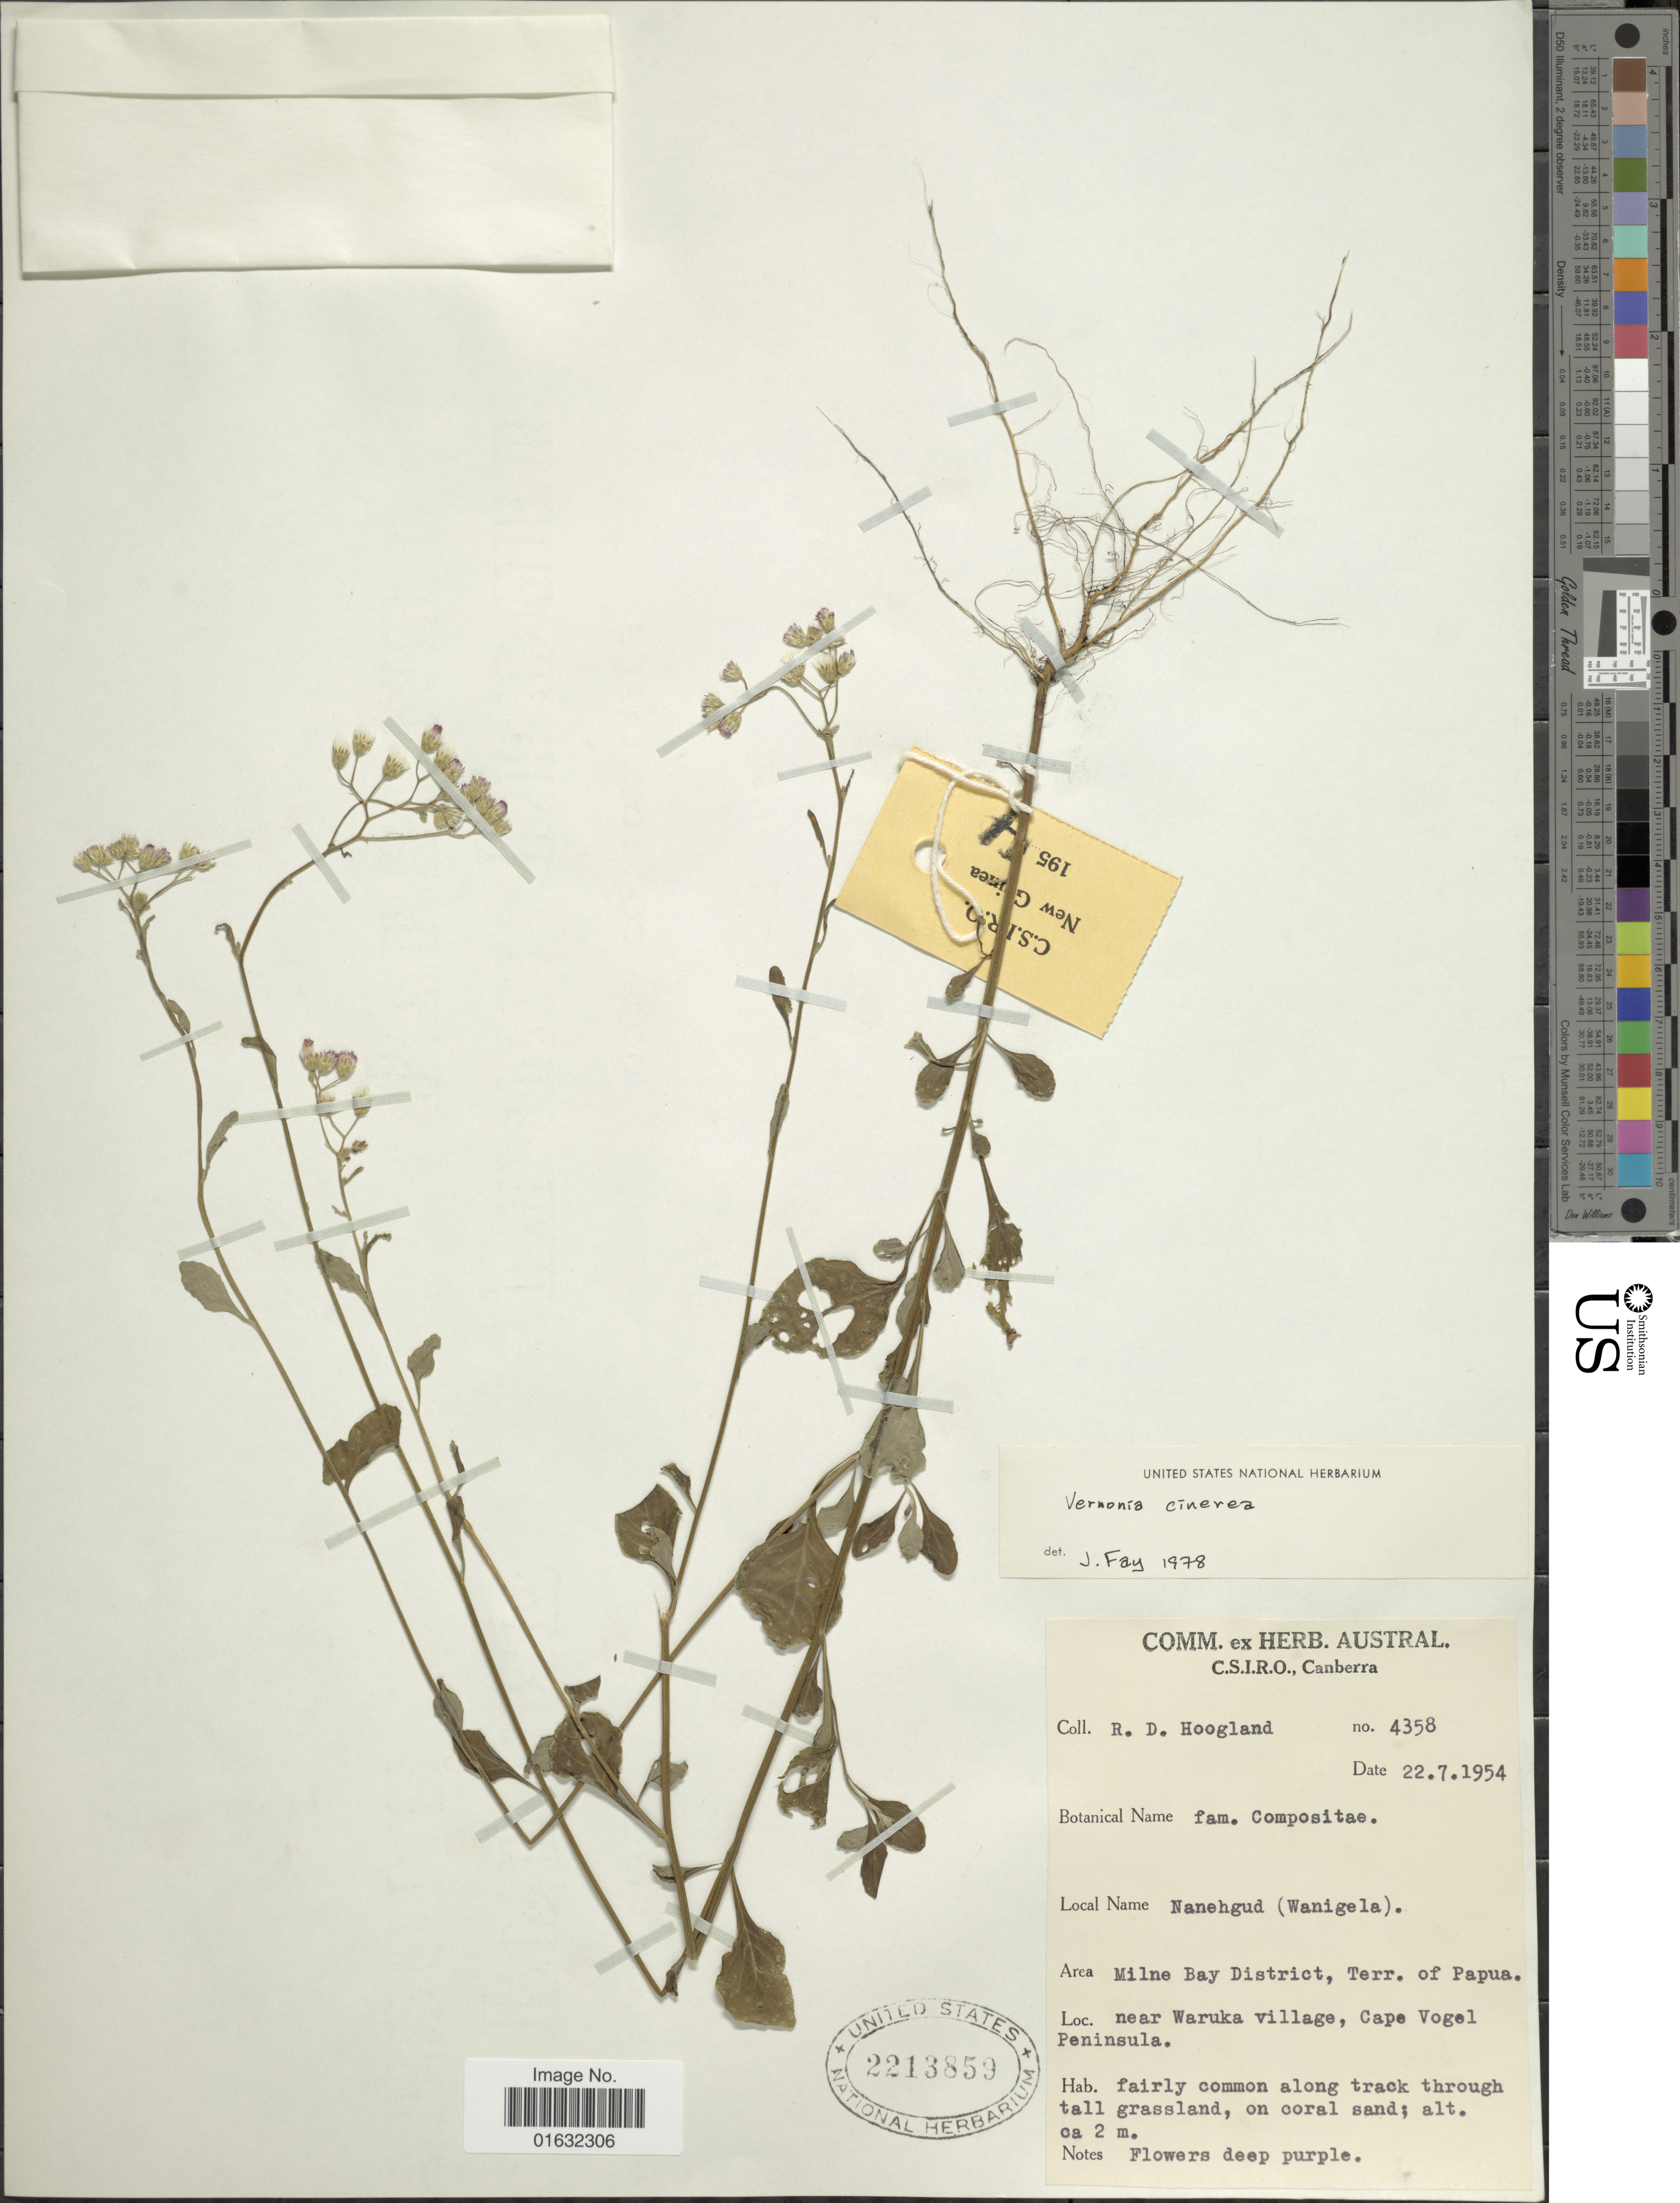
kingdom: Plantae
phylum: Tracheophyta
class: Magnoliopsida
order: Asterales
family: Asteraceae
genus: Cyanthillium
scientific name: Cyanthillium cinereum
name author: (L.) H. Rob.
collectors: R. D. Hoogland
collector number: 4358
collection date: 1954-07-22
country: Papua New Guinea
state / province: Milne Bay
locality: Milne Bay District, Terr. of Papua, near Waruka village, Cape Vogel Peninsula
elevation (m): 2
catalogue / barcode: US 2213859